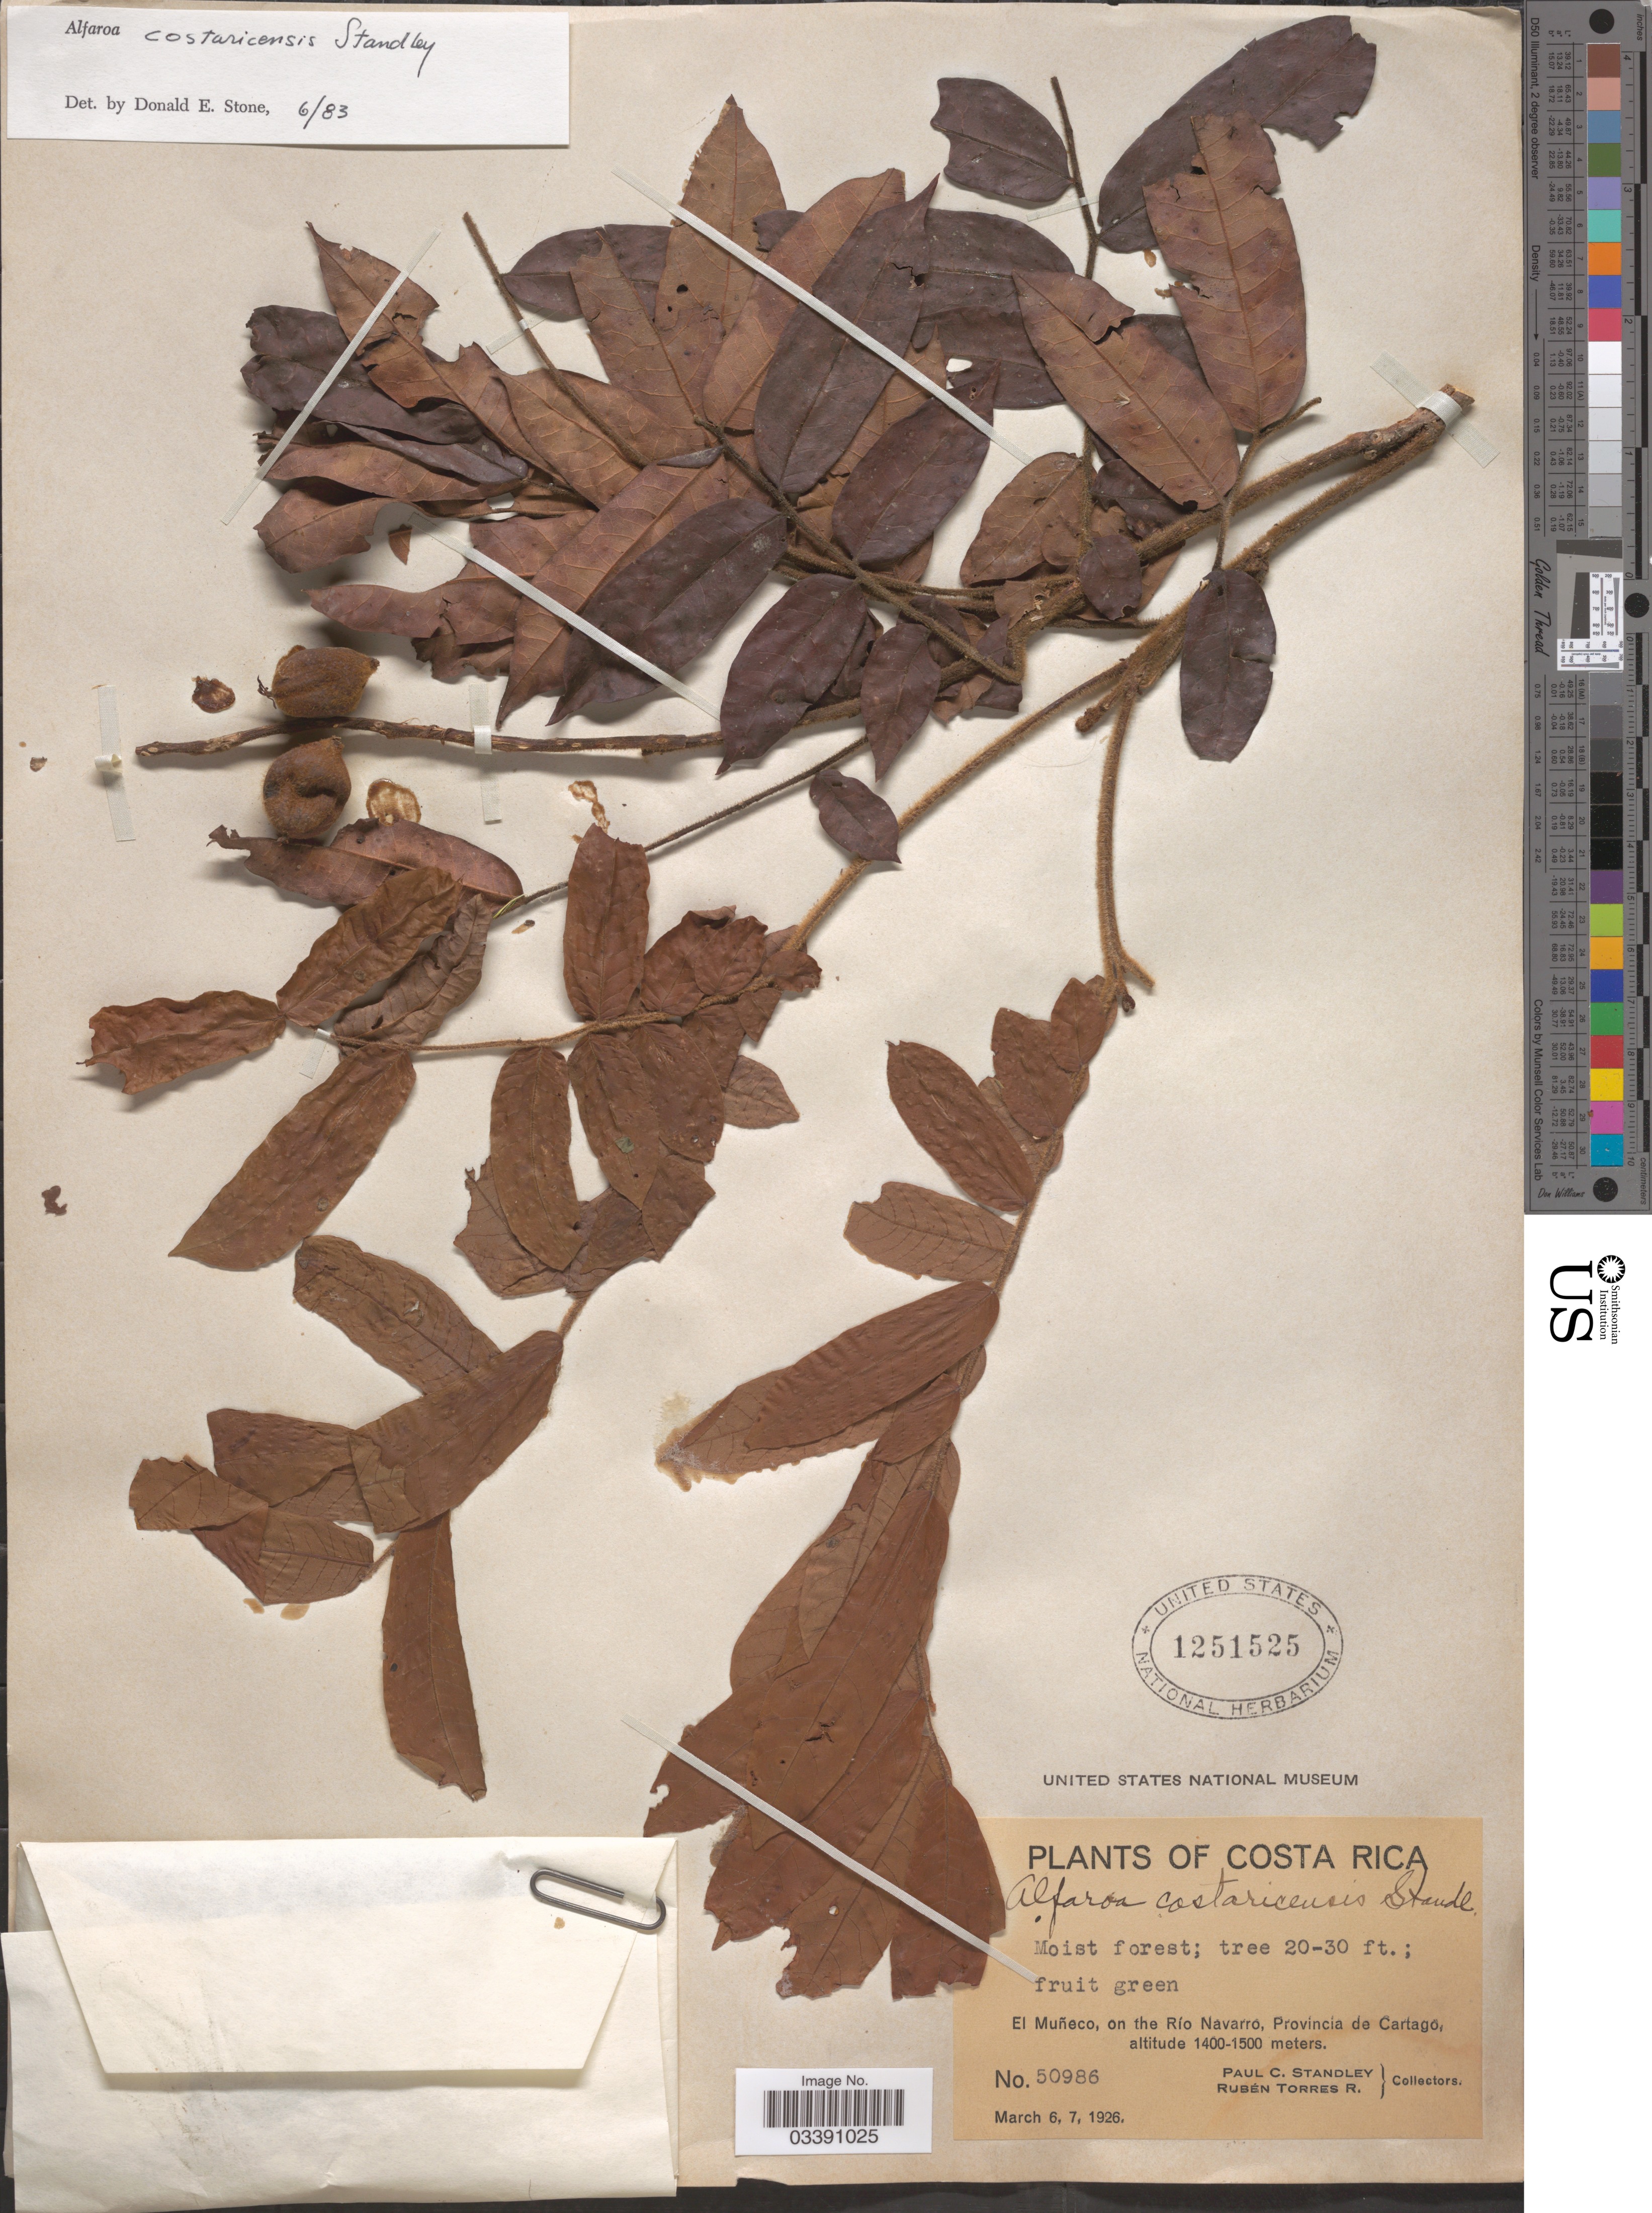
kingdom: Plantae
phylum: Tracheophyta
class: Magnoliopsida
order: Fagales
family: Juglandaceae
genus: Alfaroa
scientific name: Alfaroa costaricensis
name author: Standl.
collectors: P. C. Standley & R. Torres Rojas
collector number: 50986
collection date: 1926-03-06/1926-03-07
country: Costa Rica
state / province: Cartago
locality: El Muñeco, on the Río Navarro.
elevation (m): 1400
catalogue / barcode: US 1251525